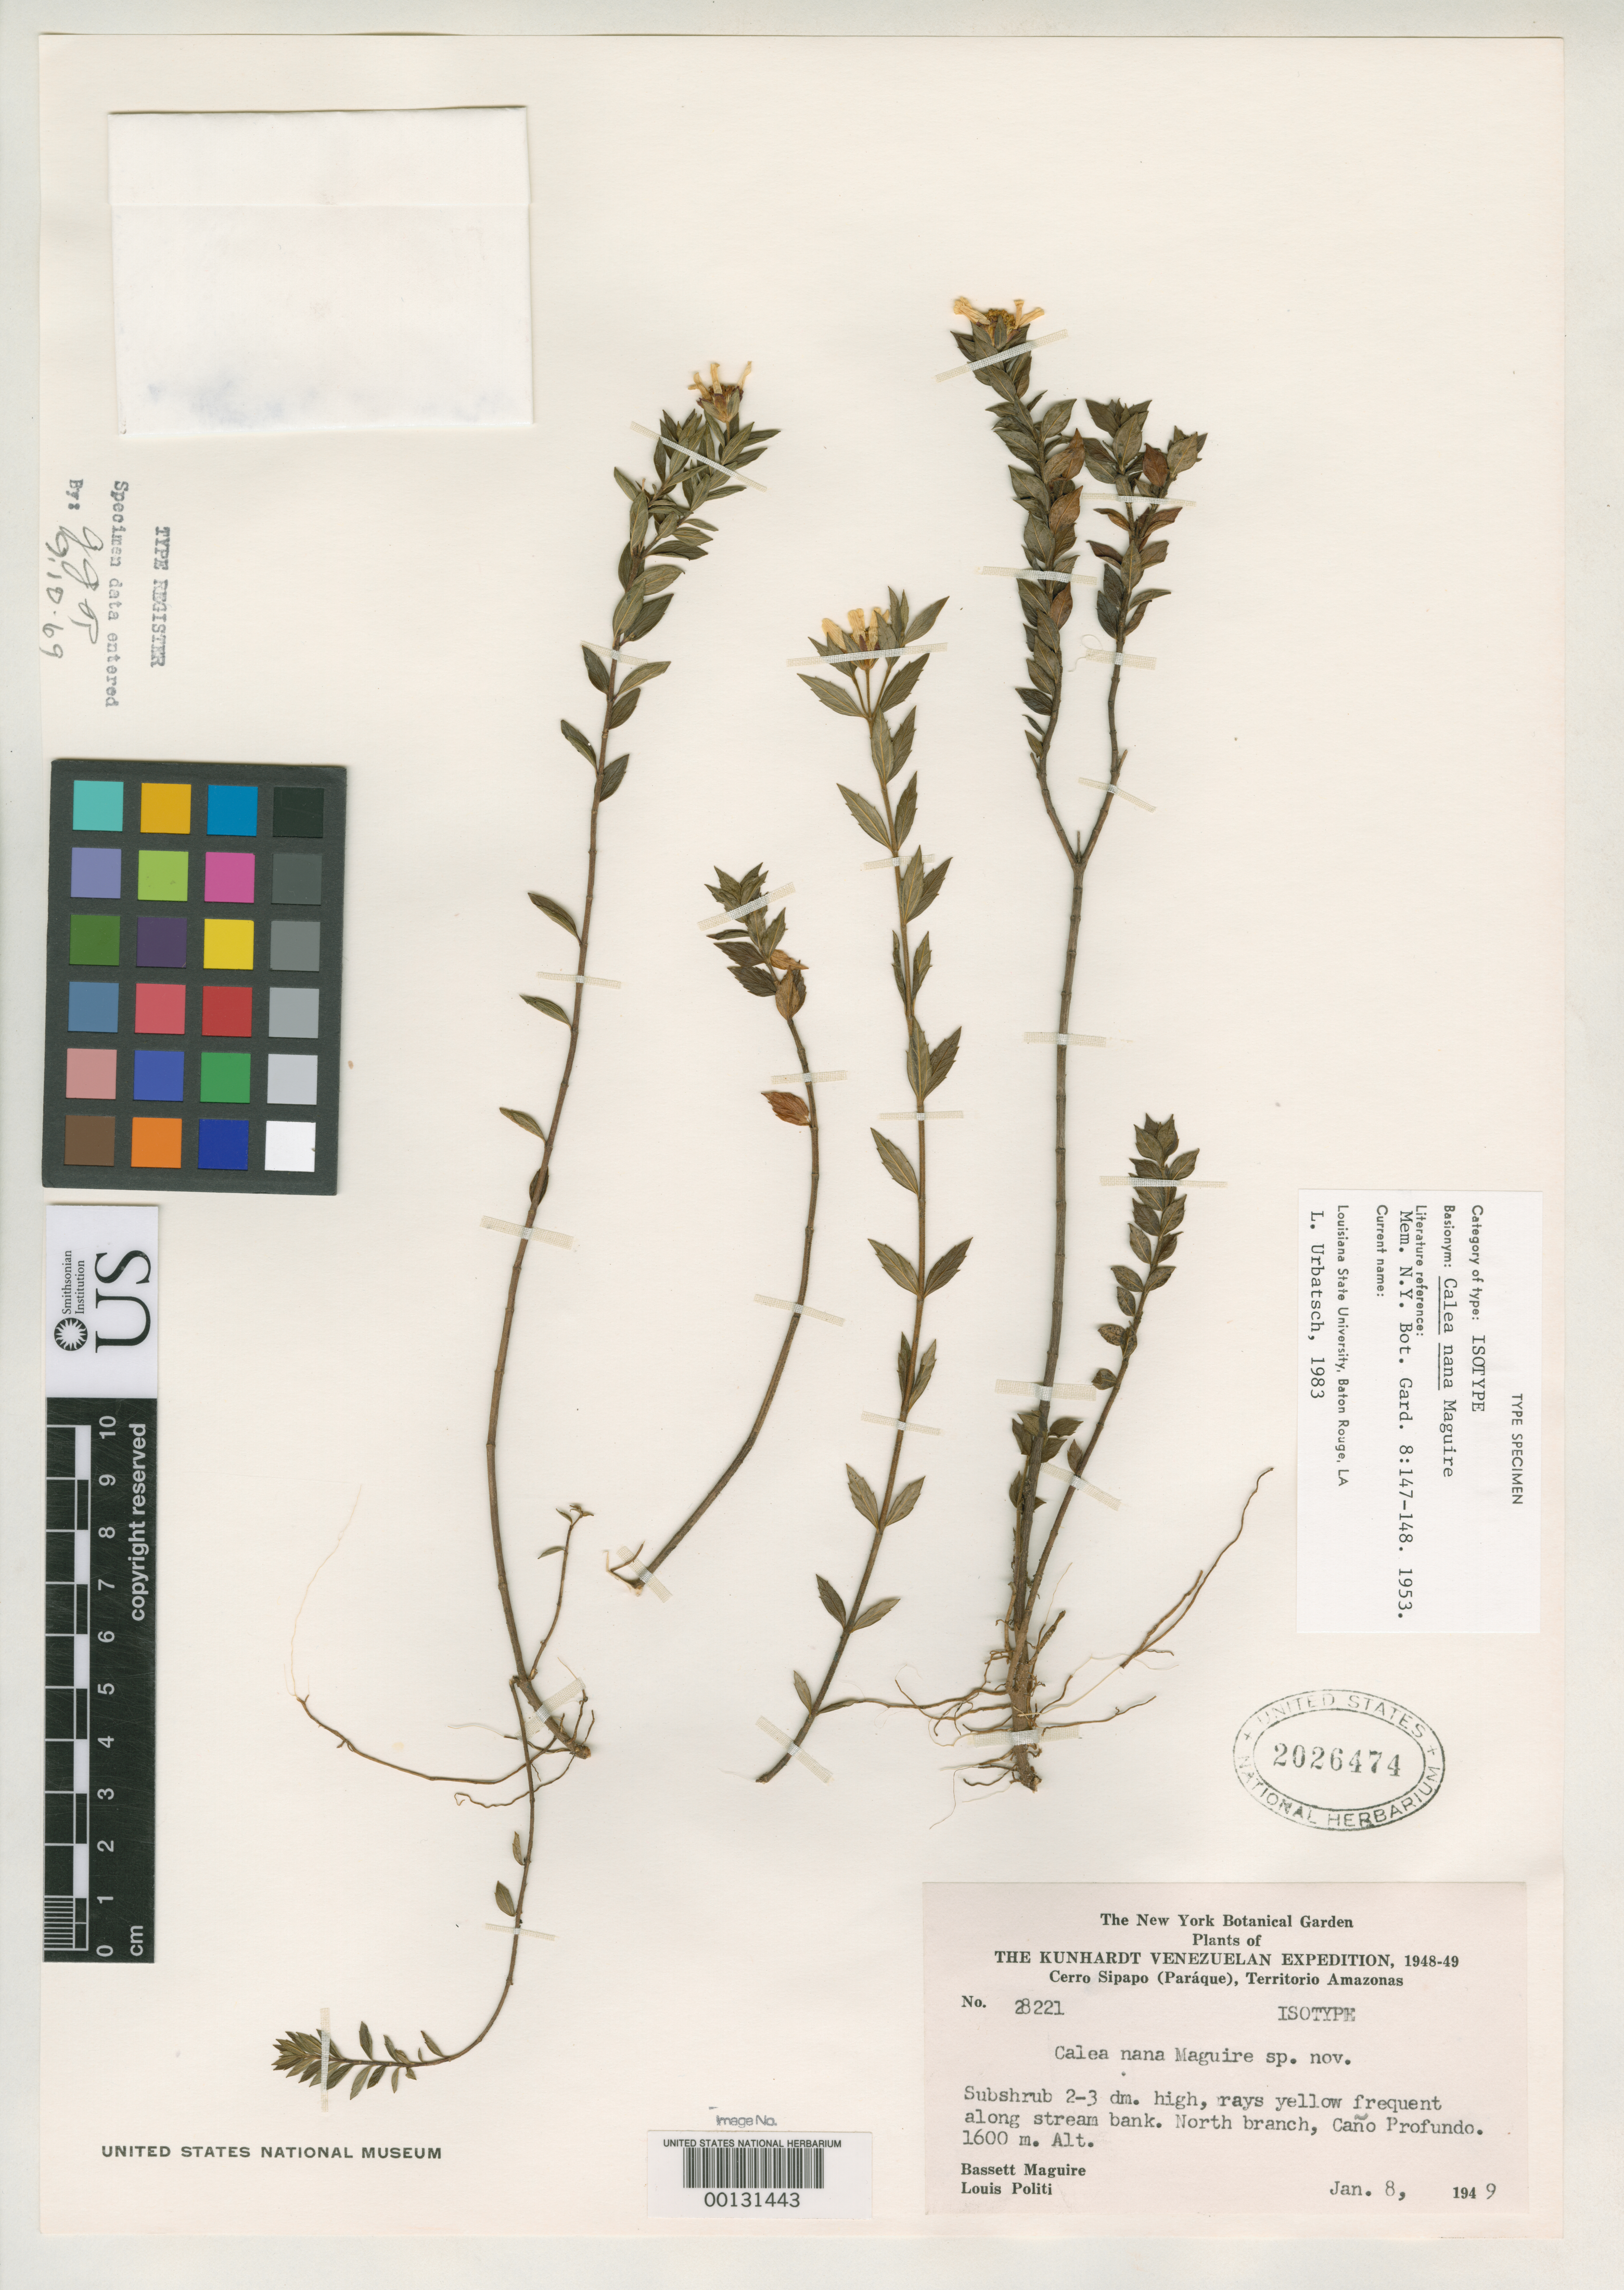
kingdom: Plantae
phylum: Tracheophyta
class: Magnoliopsida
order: Asterales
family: Asteraceae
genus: Calea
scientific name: Calea nana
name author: Maguire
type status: Isotype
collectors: B. Maguire & L. Politi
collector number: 28221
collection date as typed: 08 Jan 1949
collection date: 1949-01-08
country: Venezuela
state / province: Amazonas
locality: Cano Profundo, Cerro Sipapo.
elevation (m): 1600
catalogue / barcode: US 2026474